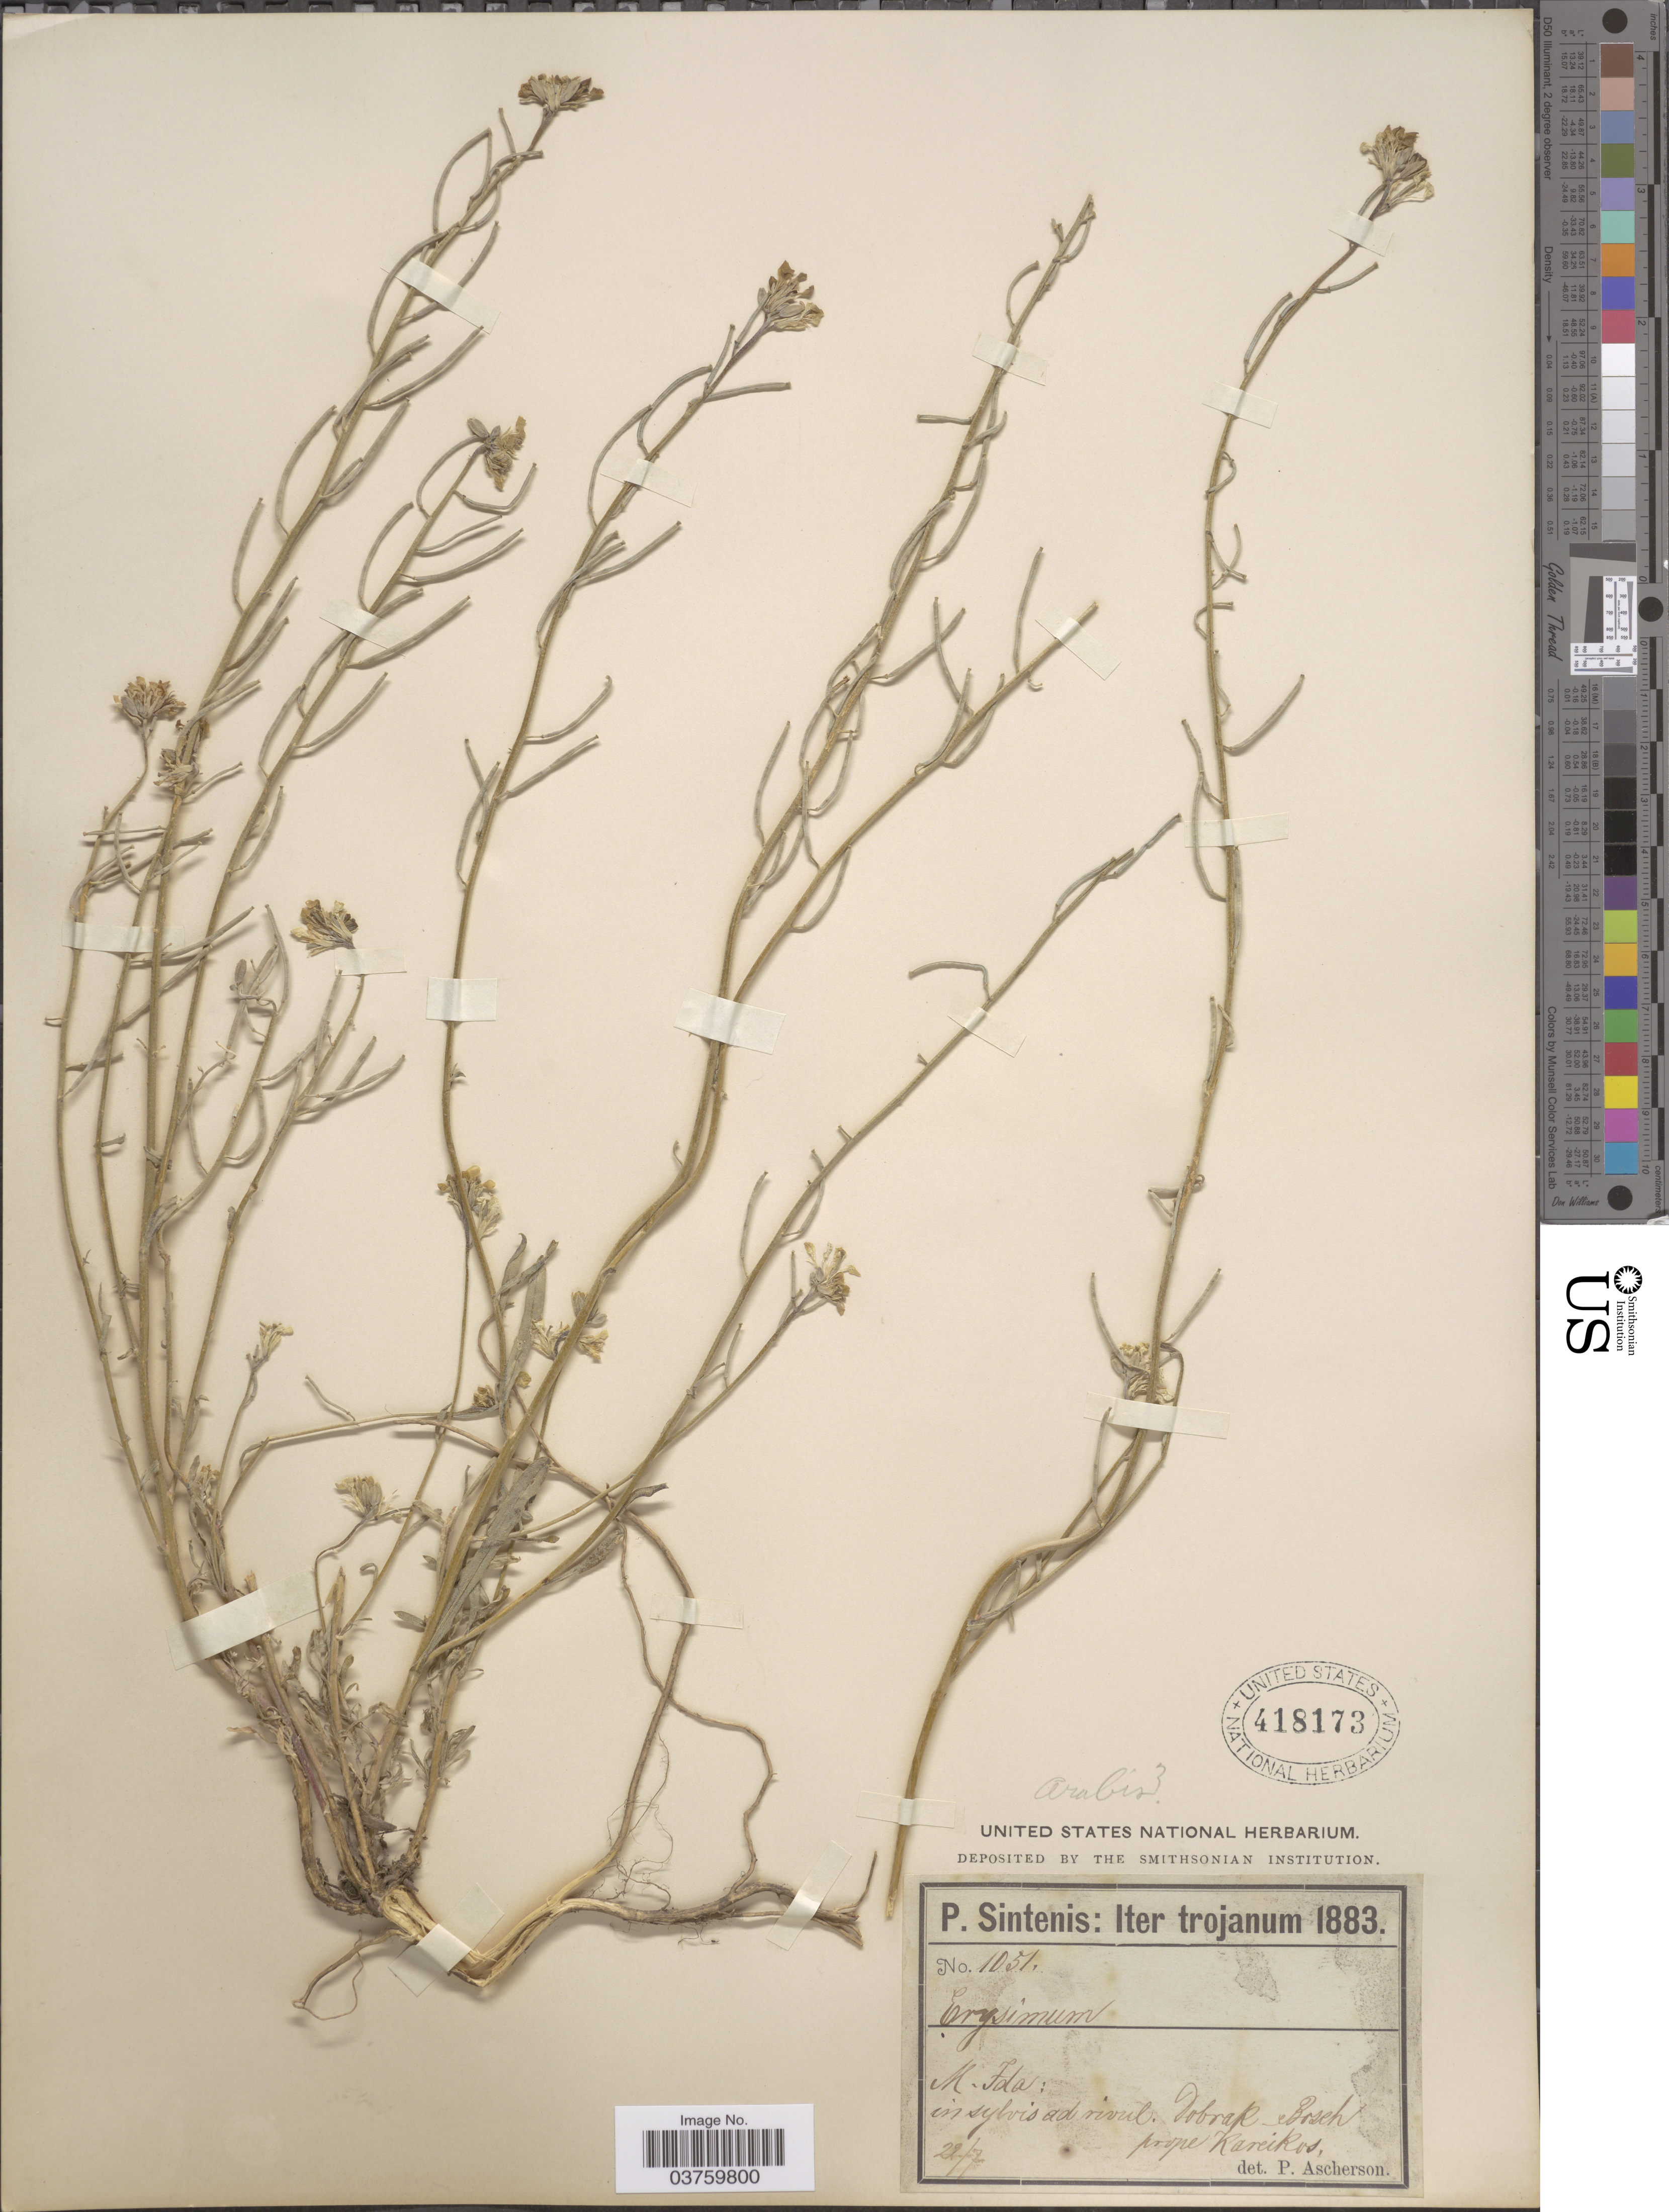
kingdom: Plantae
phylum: Tracheophyta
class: Magnoliopsida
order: Brassicales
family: Brassicaceae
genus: Arabis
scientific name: Arabis sp.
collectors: P. Sintenis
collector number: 1051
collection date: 1883-07-22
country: Turkey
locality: Iter trojanum. M. Fda: in sylvis ad rivul. Dobrak-Bosch prope Kareikos.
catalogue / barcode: US 418173